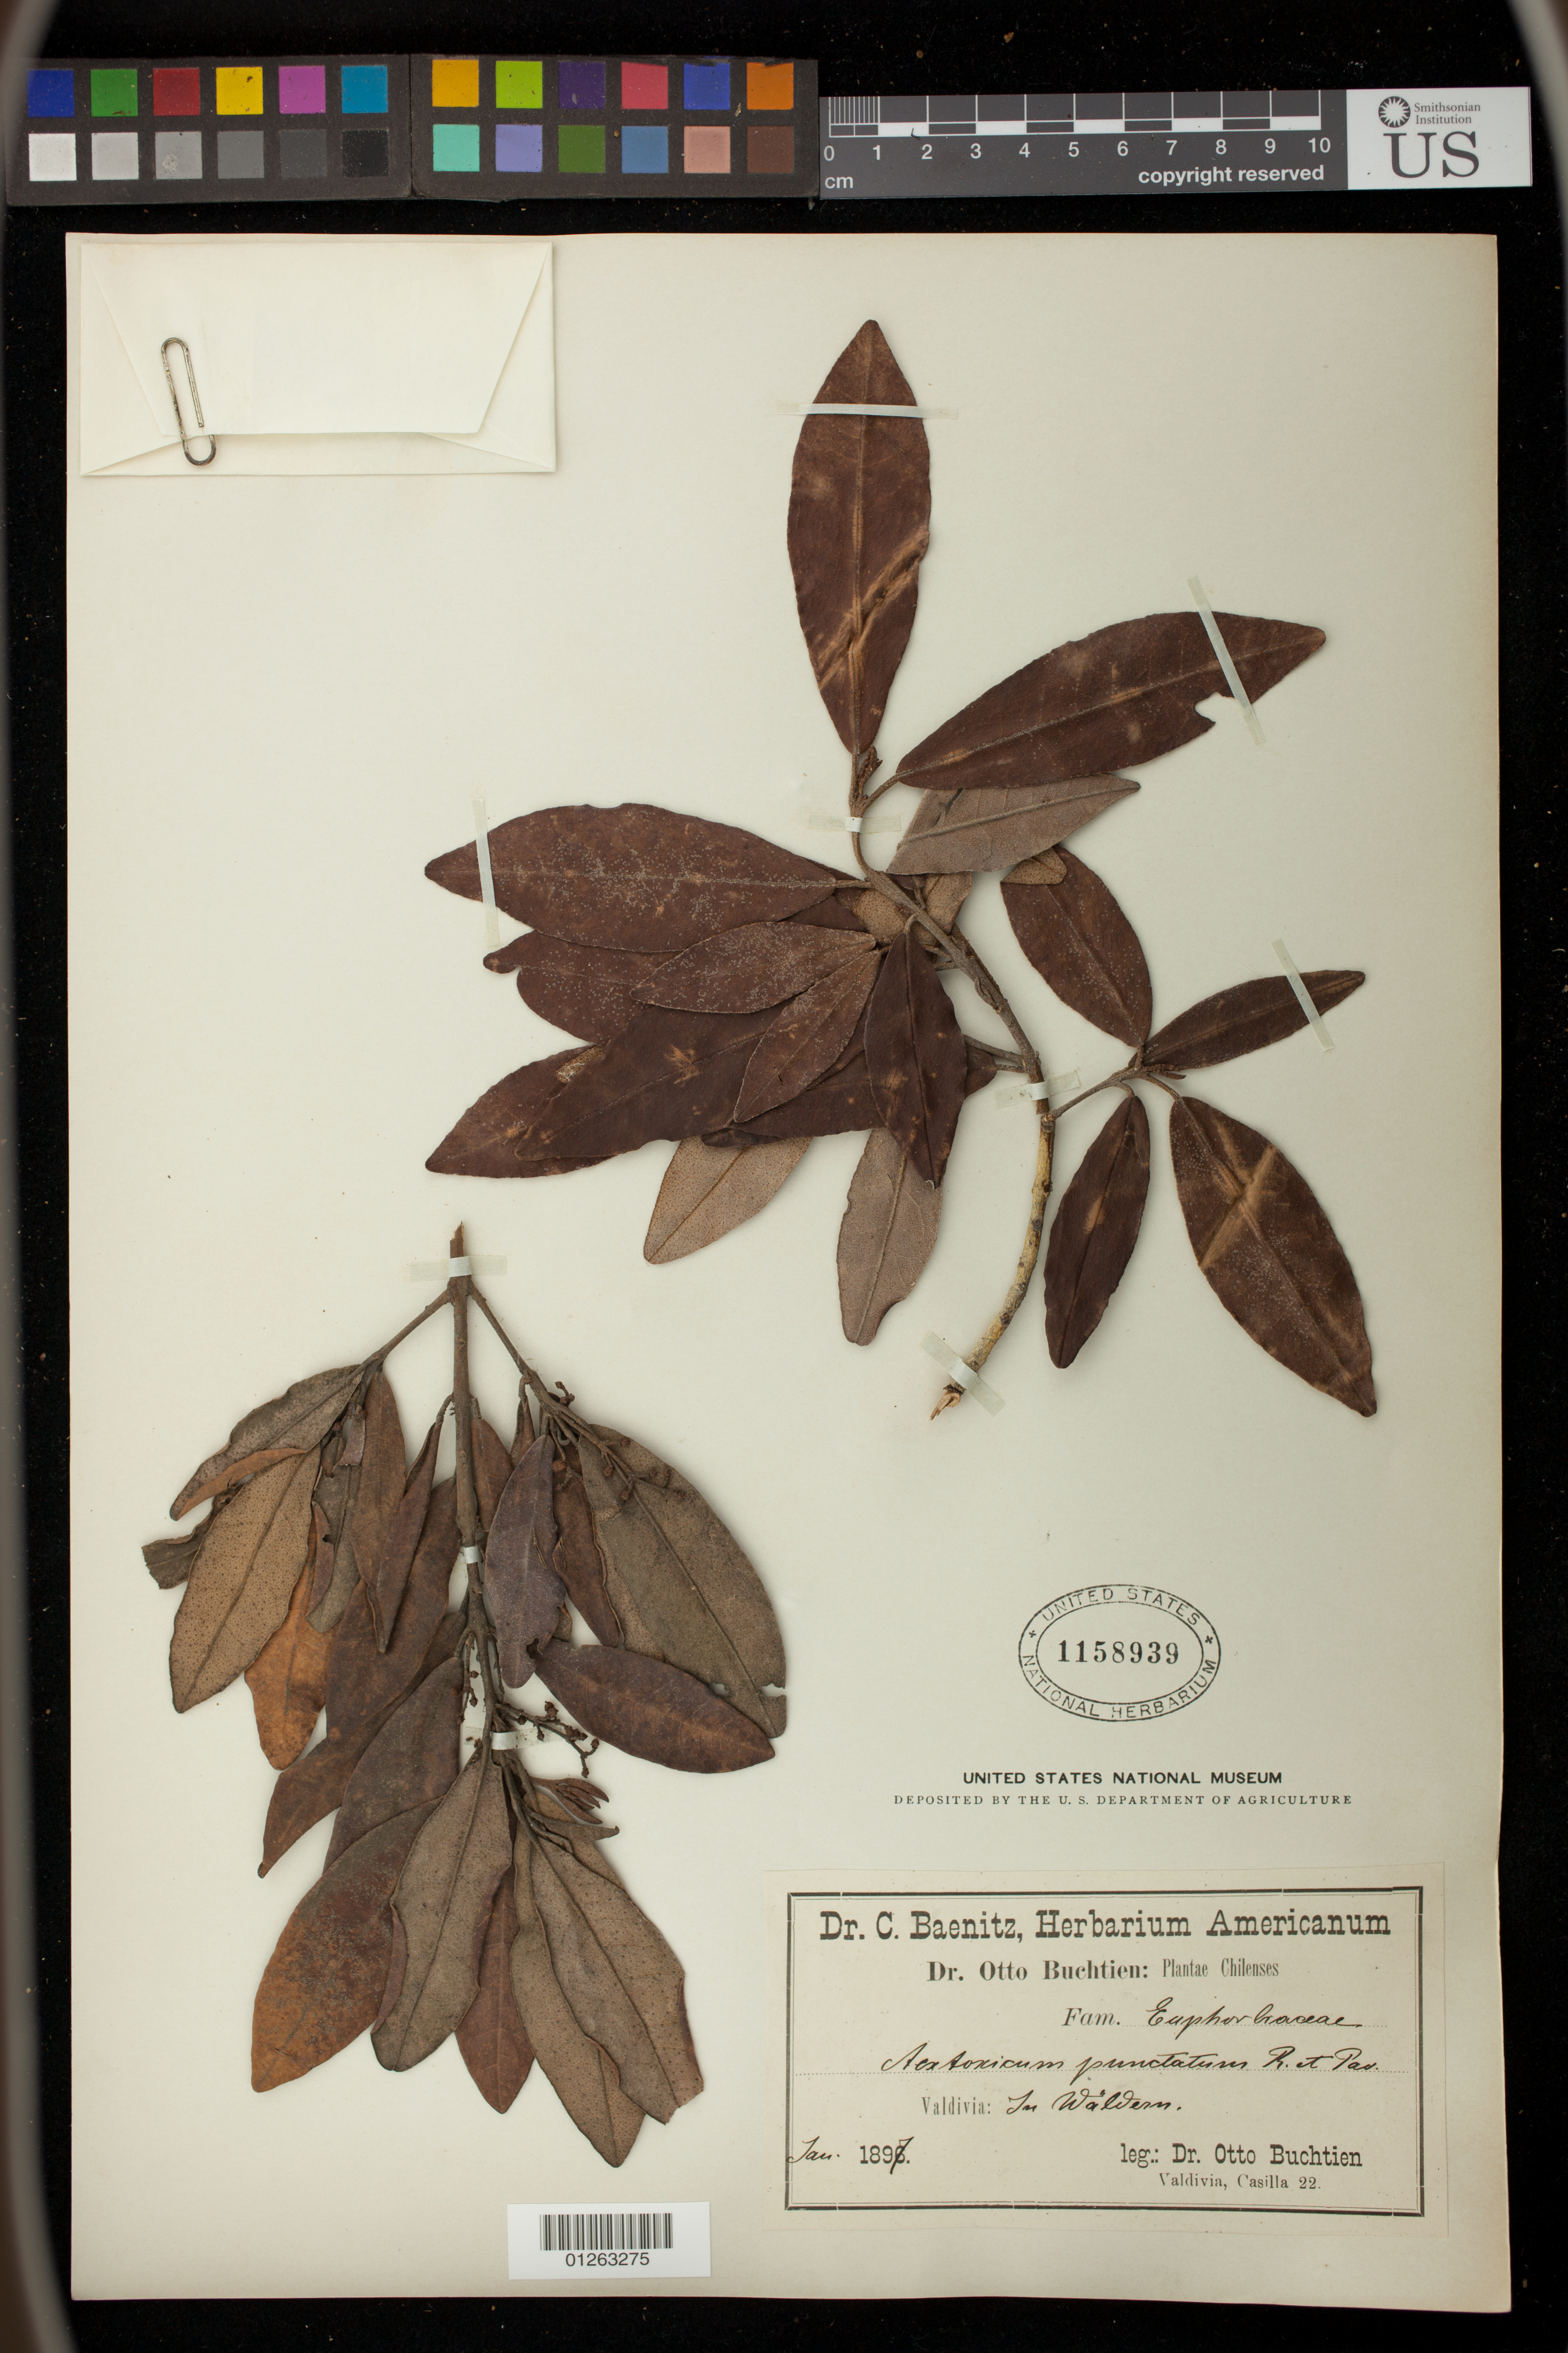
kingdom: Plantae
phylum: Tracheophyta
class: Magnoliopsida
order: Berberidopsidales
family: Aextoxicaceae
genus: Aextoxicon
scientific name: Aextoxicon punctatum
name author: Ruiz & Pav.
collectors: O. Buchtien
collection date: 1897-01-01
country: Chile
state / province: Los Ríos (XIV)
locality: Valdivia: Im Waldern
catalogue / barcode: US 1158939